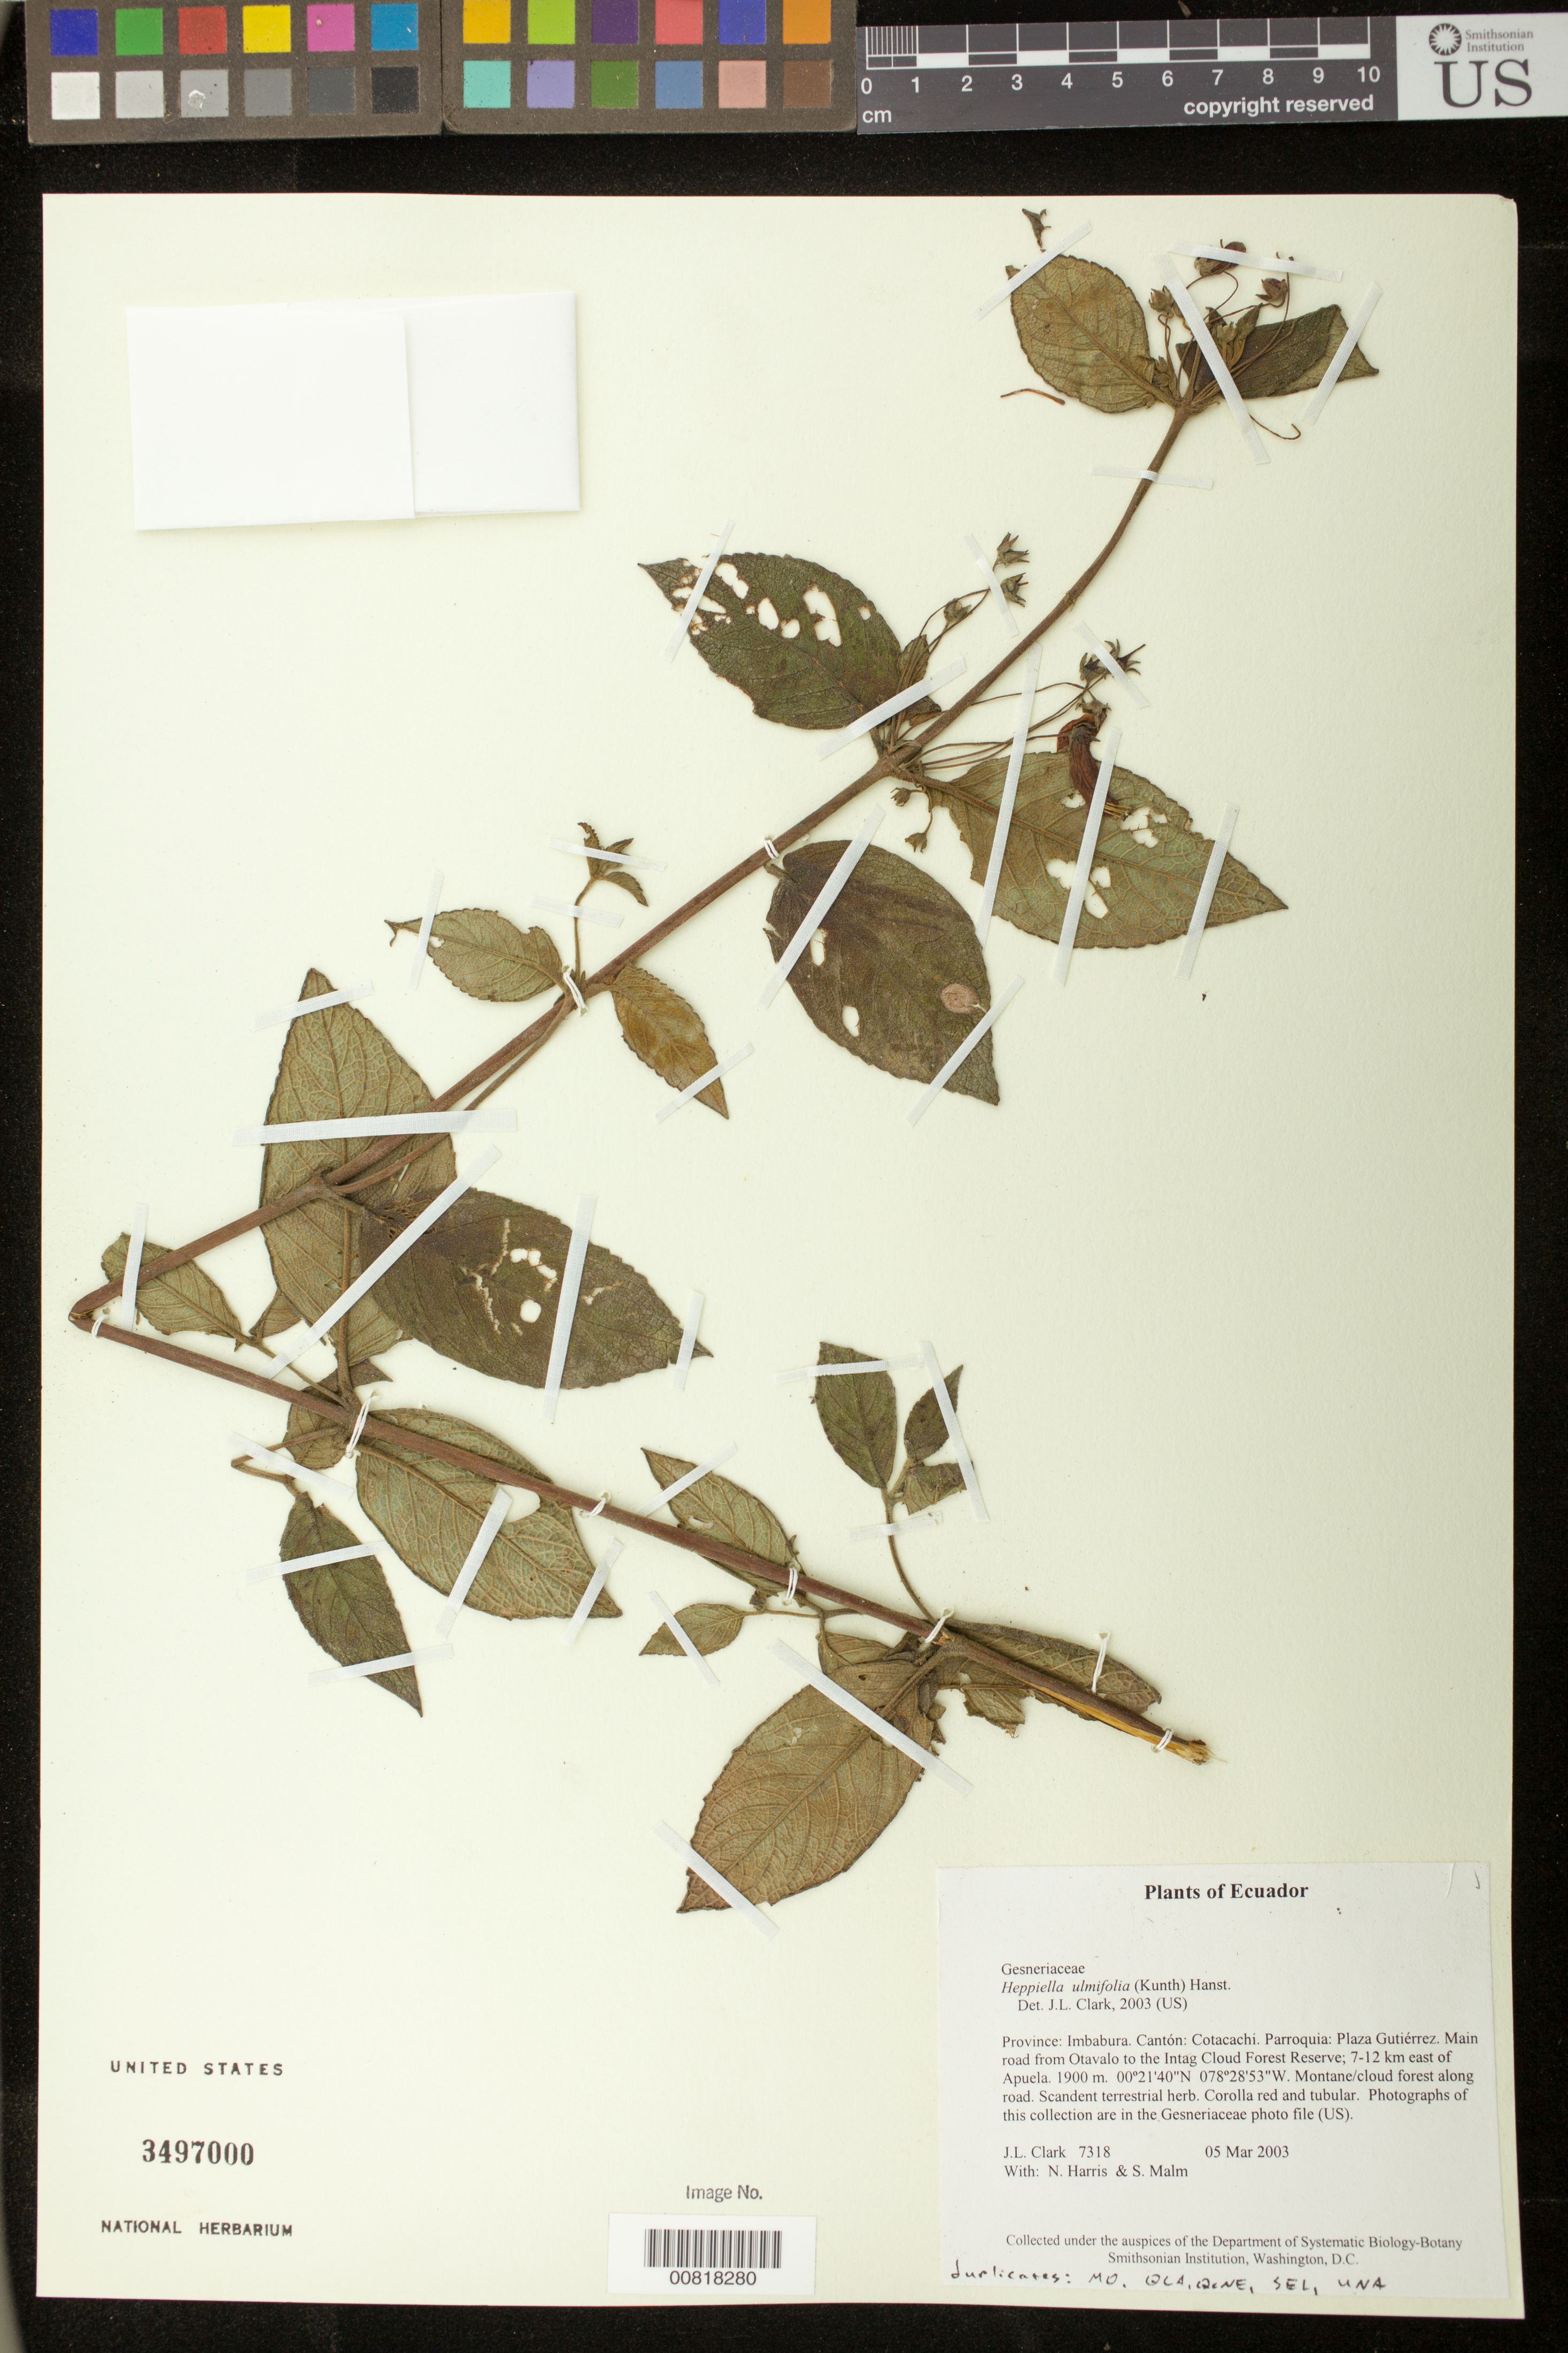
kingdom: Plantae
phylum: Tracheophyta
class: Magnoliopsida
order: Lamiales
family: Gesneriaceae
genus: Heppiella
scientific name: Heppiella ulmifolia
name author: (Kunth) Hanst.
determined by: Clark, J. L., (SEL), The Marie Selby Botanical Garden (UNITED STATES)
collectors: J. L. Clark, N. Harris & S. Malm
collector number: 7318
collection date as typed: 05 Mar 2003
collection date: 2003-03-05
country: Ecuador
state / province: Imbabura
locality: Cotacachi. Parroquia: Plaza Gutiérrez. Main road from Otavalo to the Intag Cloud Forest Reserve; 7-12 km east of Apuela.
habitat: Montane/cloud forest along road.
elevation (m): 1900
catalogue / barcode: US 3497000